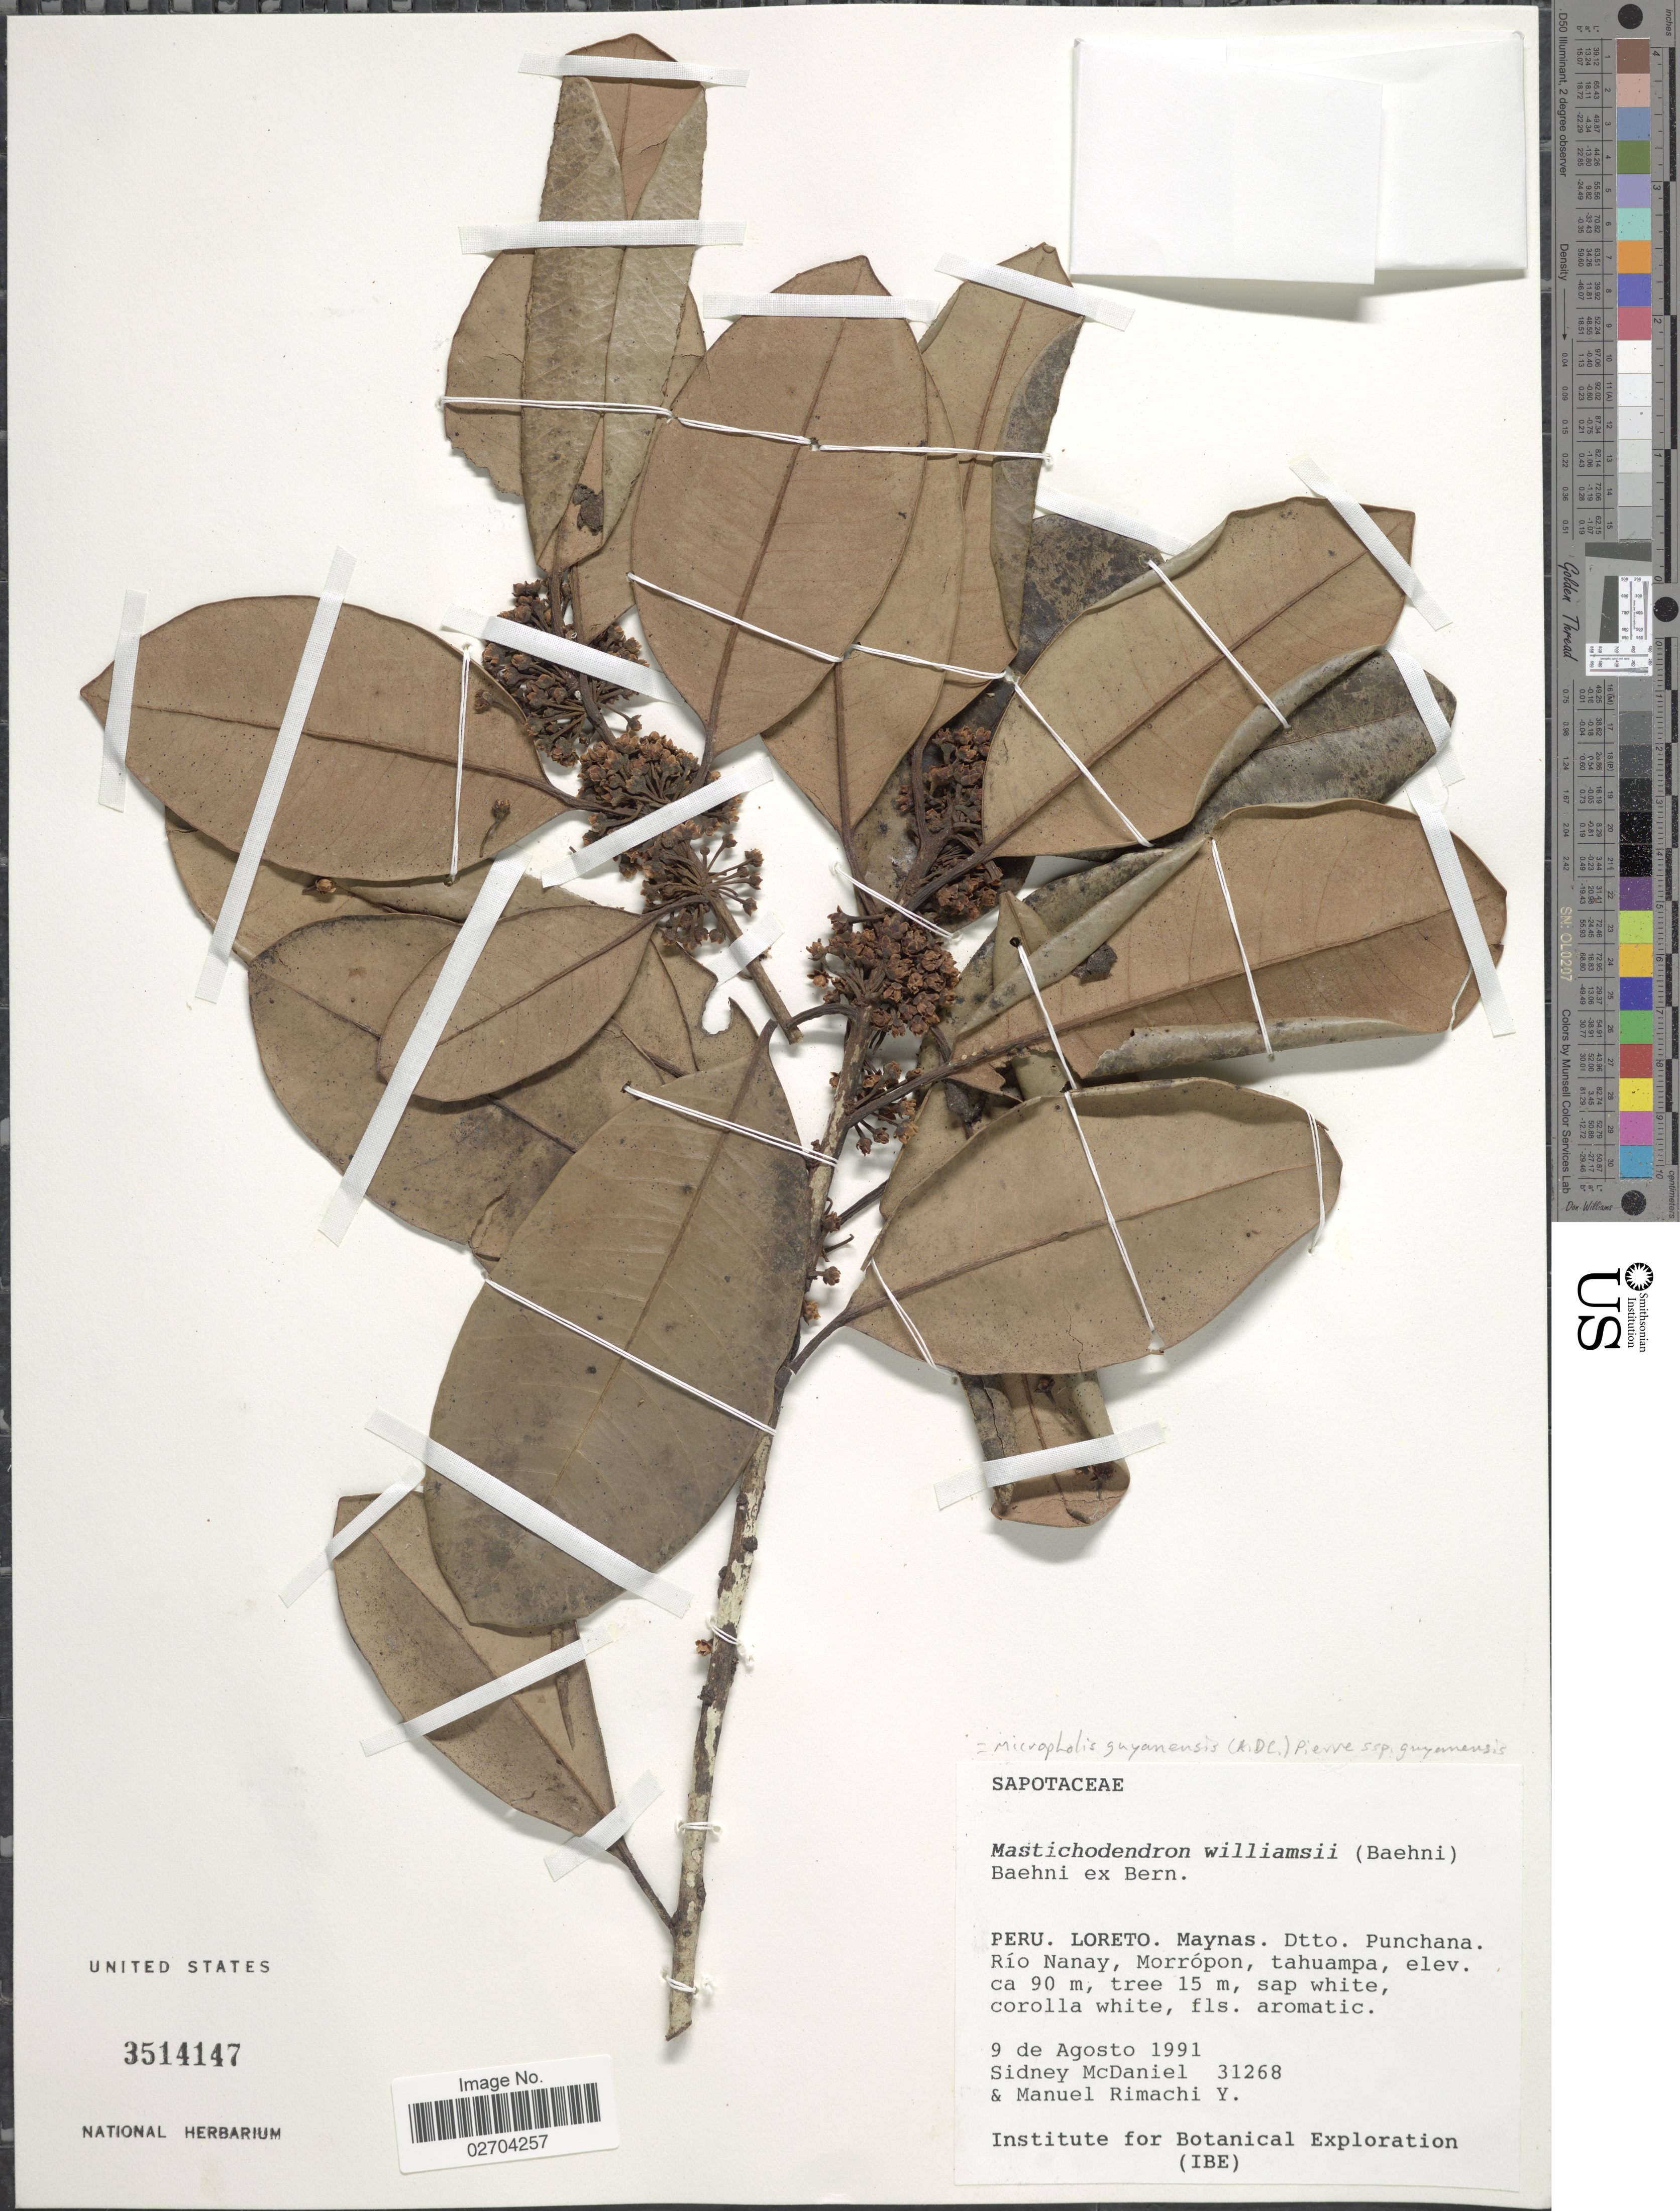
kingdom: Plantae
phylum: Tracheophyta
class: Magnoliopsida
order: Ericales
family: Sapotaceae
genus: Micropholis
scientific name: Micropholis guyanensis subsp. guyanensis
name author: (A. DC.) Pierre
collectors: S. McDaniel & M. Rimachi Y.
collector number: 31268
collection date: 1991-08-09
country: Peru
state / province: Loreto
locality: Maynas Dtto Punchana. Río Nanay, Morrópon, tahuampa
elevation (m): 90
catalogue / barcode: US 3514147